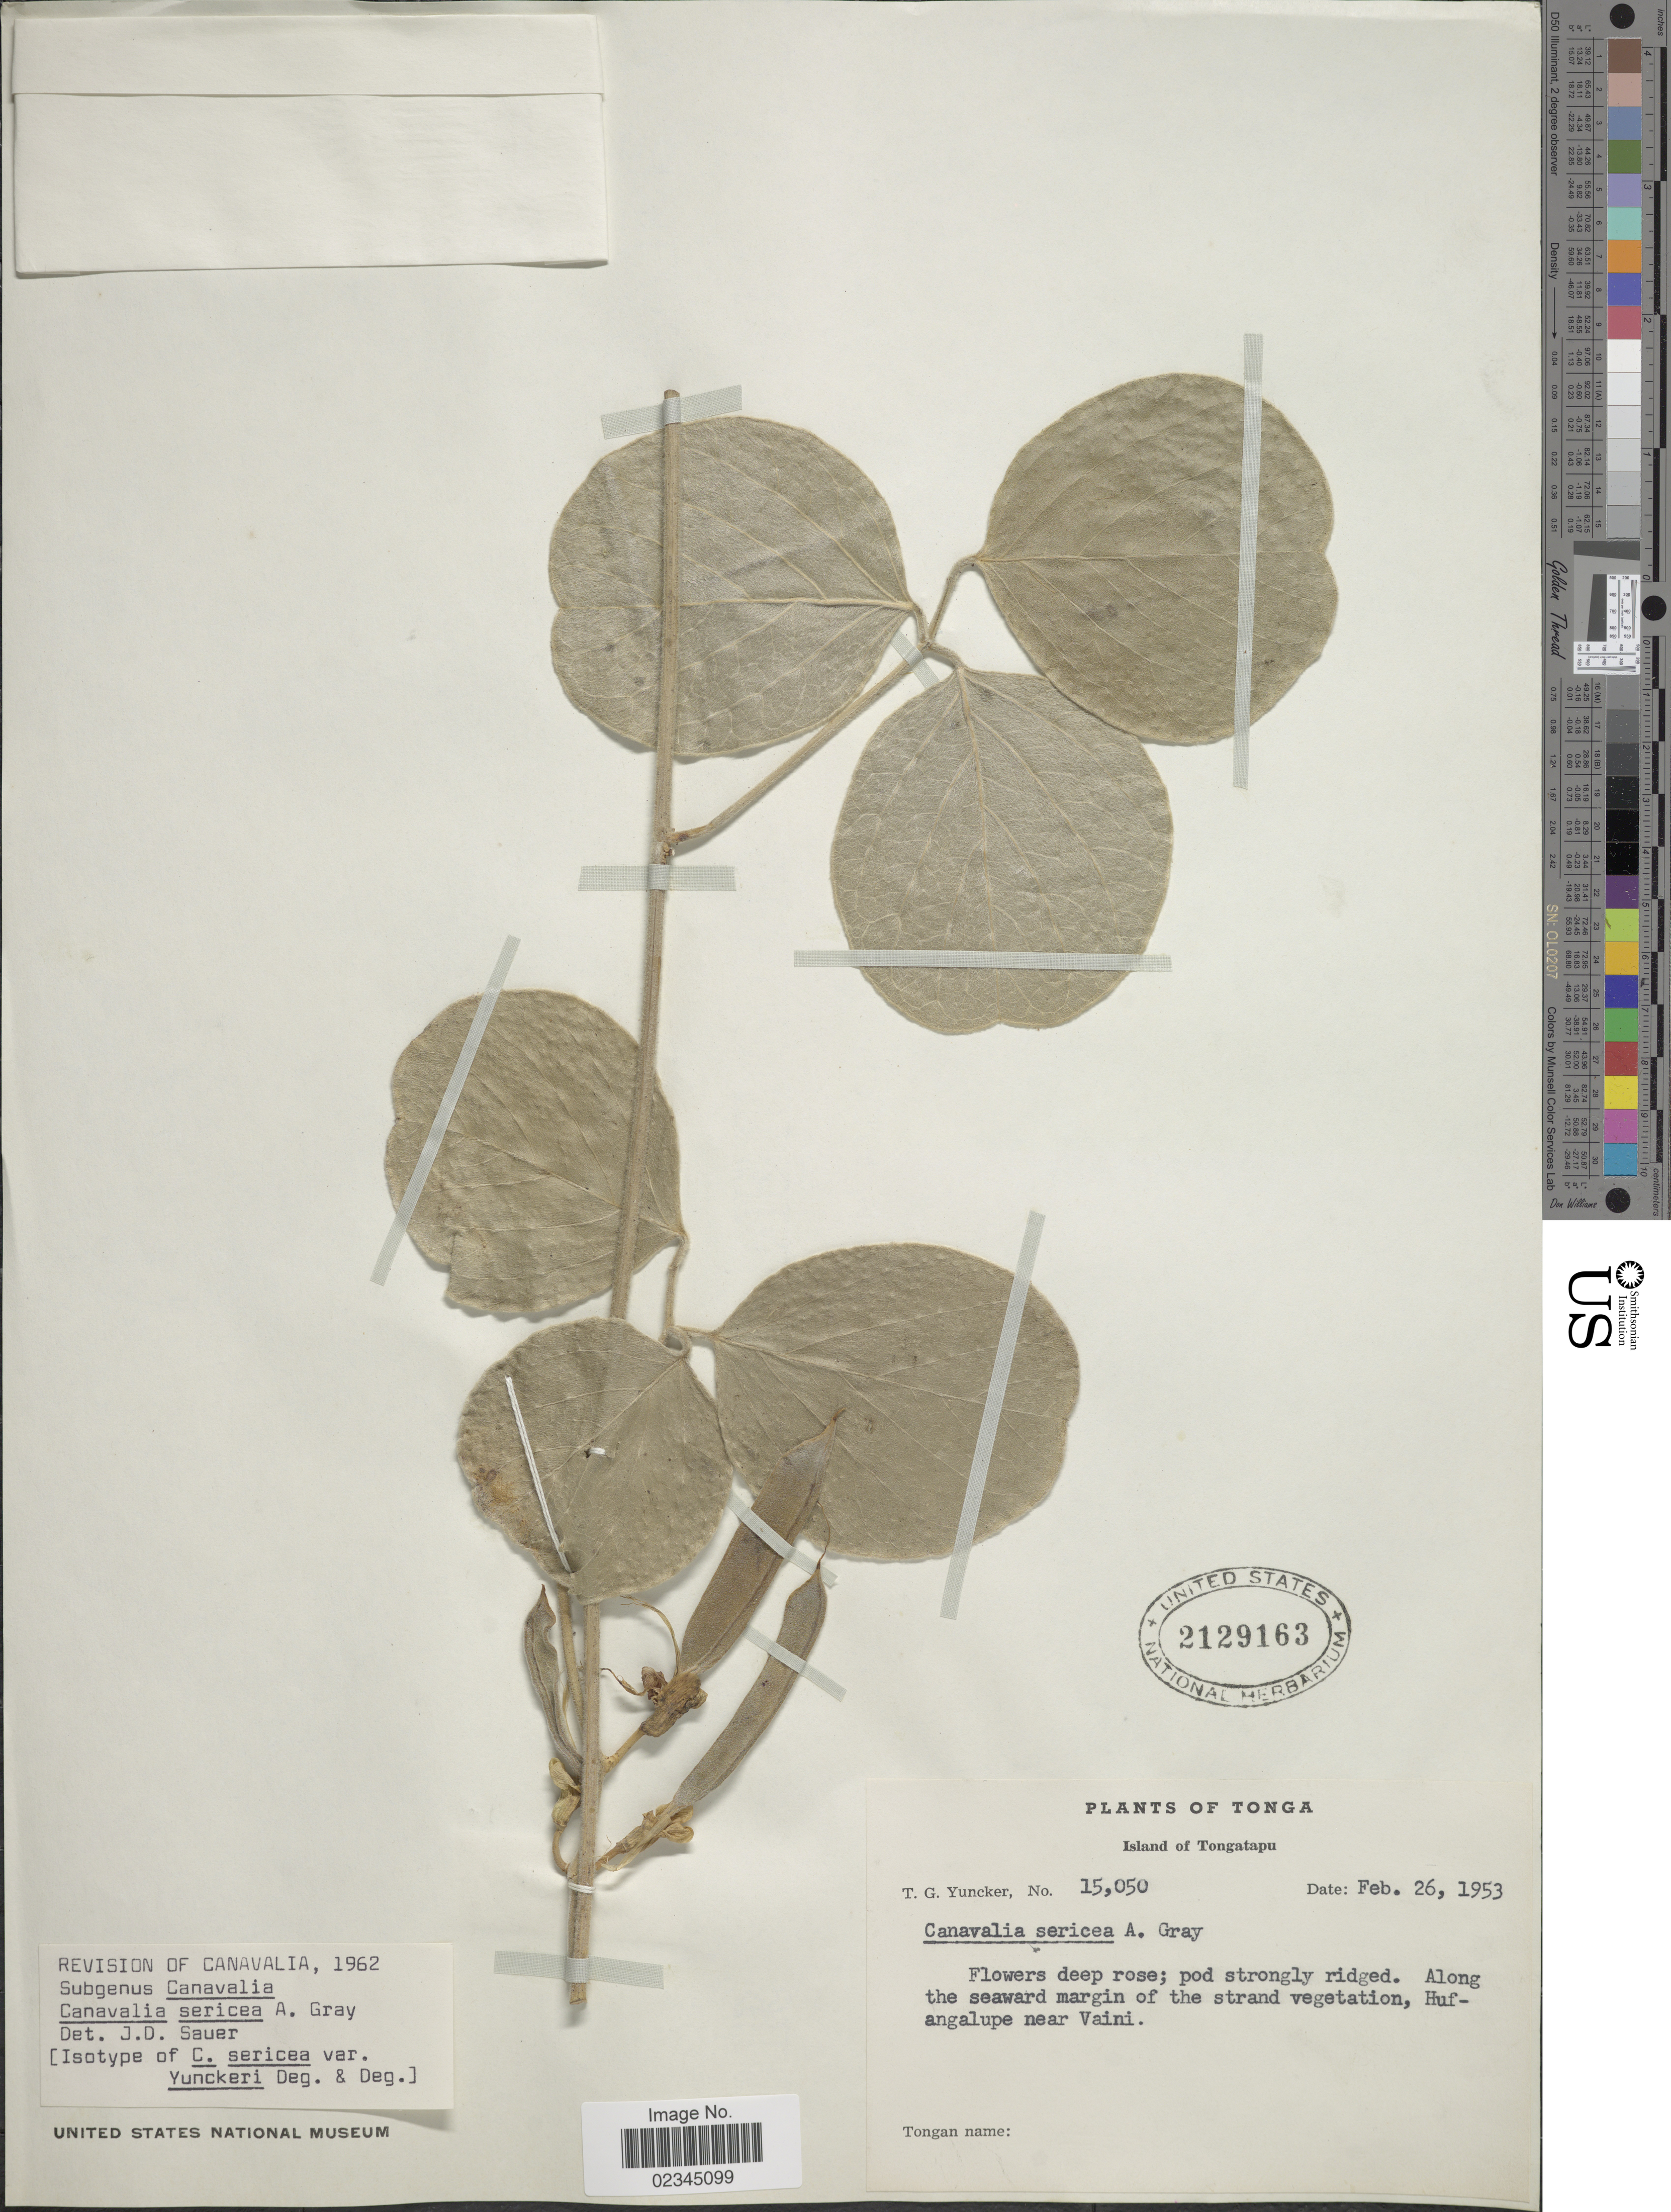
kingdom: Plantae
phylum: Tracheophyta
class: Magnoliopsida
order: Fabales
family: Fabaceae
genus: Canavalia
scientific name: Canavalia sericea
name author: A. Gray in Wilkes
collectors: T. G. Yuncker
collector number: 15050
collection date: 1953-02-26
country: Tonga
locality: Tonga. Island of Tongatapu. Along the seaward margin of the strand vegetation, Hufangalupe near Vaini.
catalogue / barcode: US 2129163